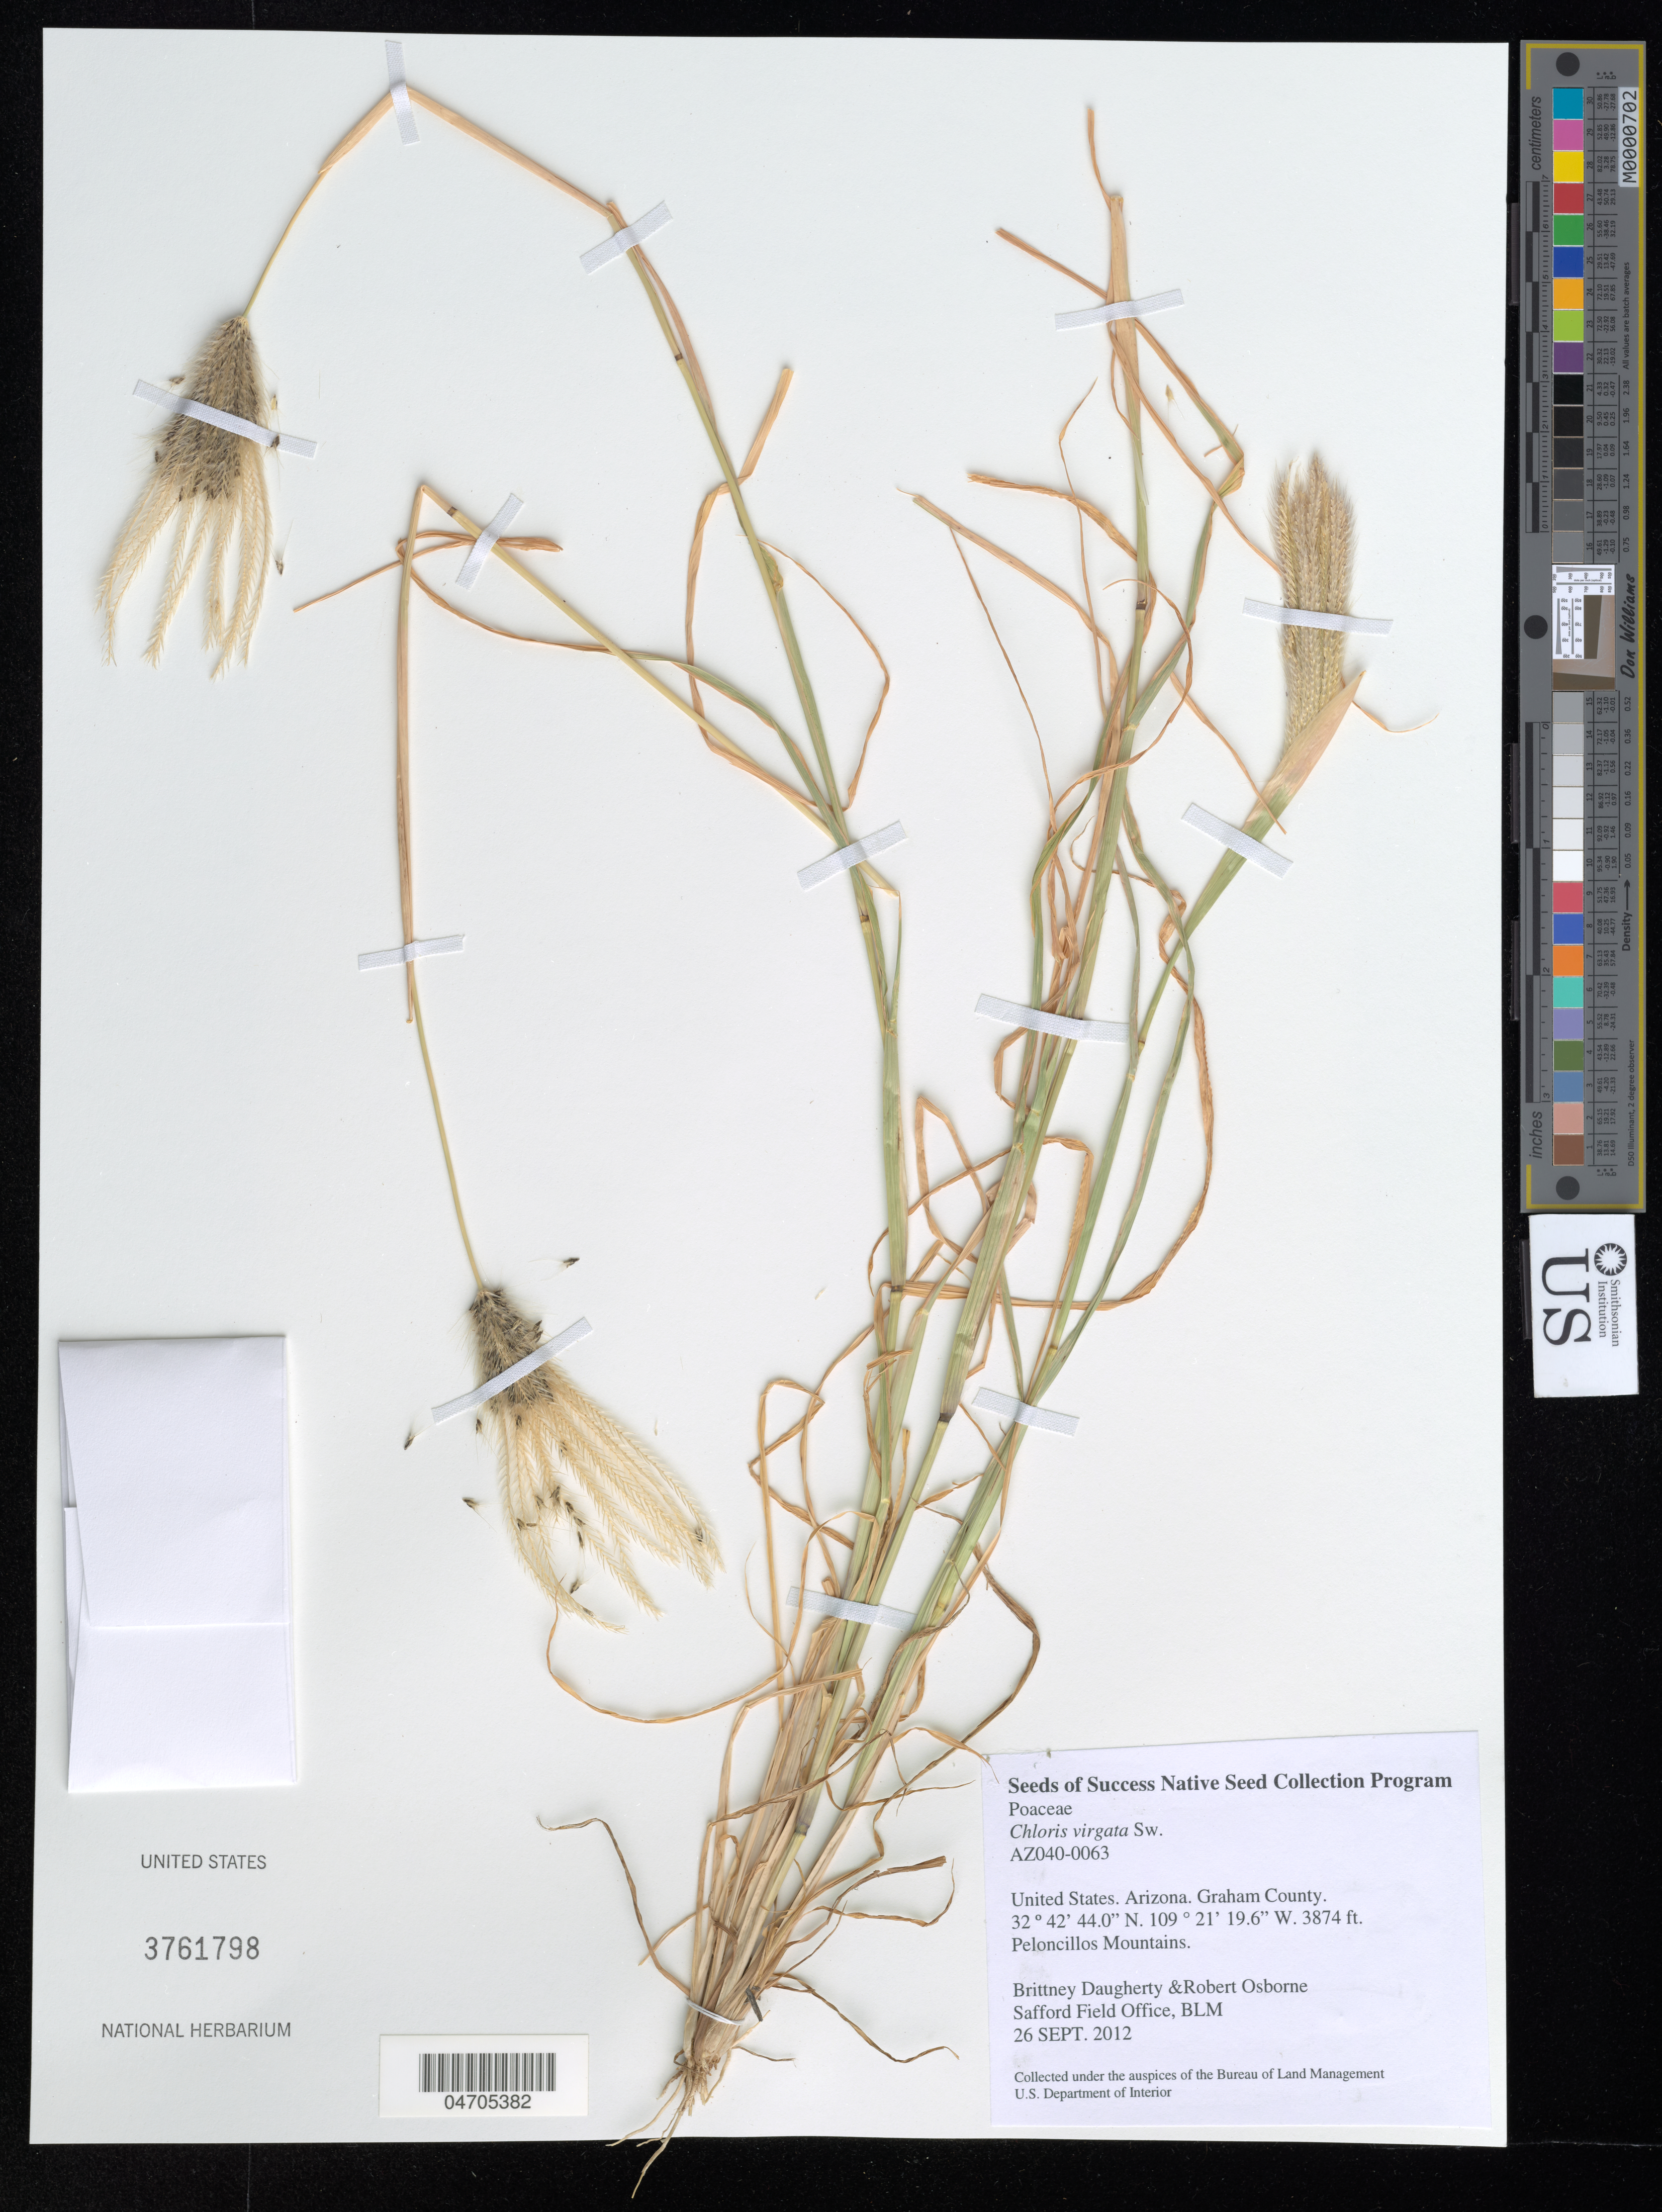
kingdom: Plantae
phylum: Tracheophyta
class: Liliopsida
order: Poales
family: Poaceae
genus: Chloris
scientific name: Chloris virgata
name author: Sw.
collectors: B. Daugherty & R. Osborne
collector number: AZ040-0063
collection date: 2012-09-26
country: United States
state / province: Arizona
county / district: Graham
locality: Graham County. Peloncillos Mountains.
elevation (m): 1181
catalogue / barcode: US 3761798